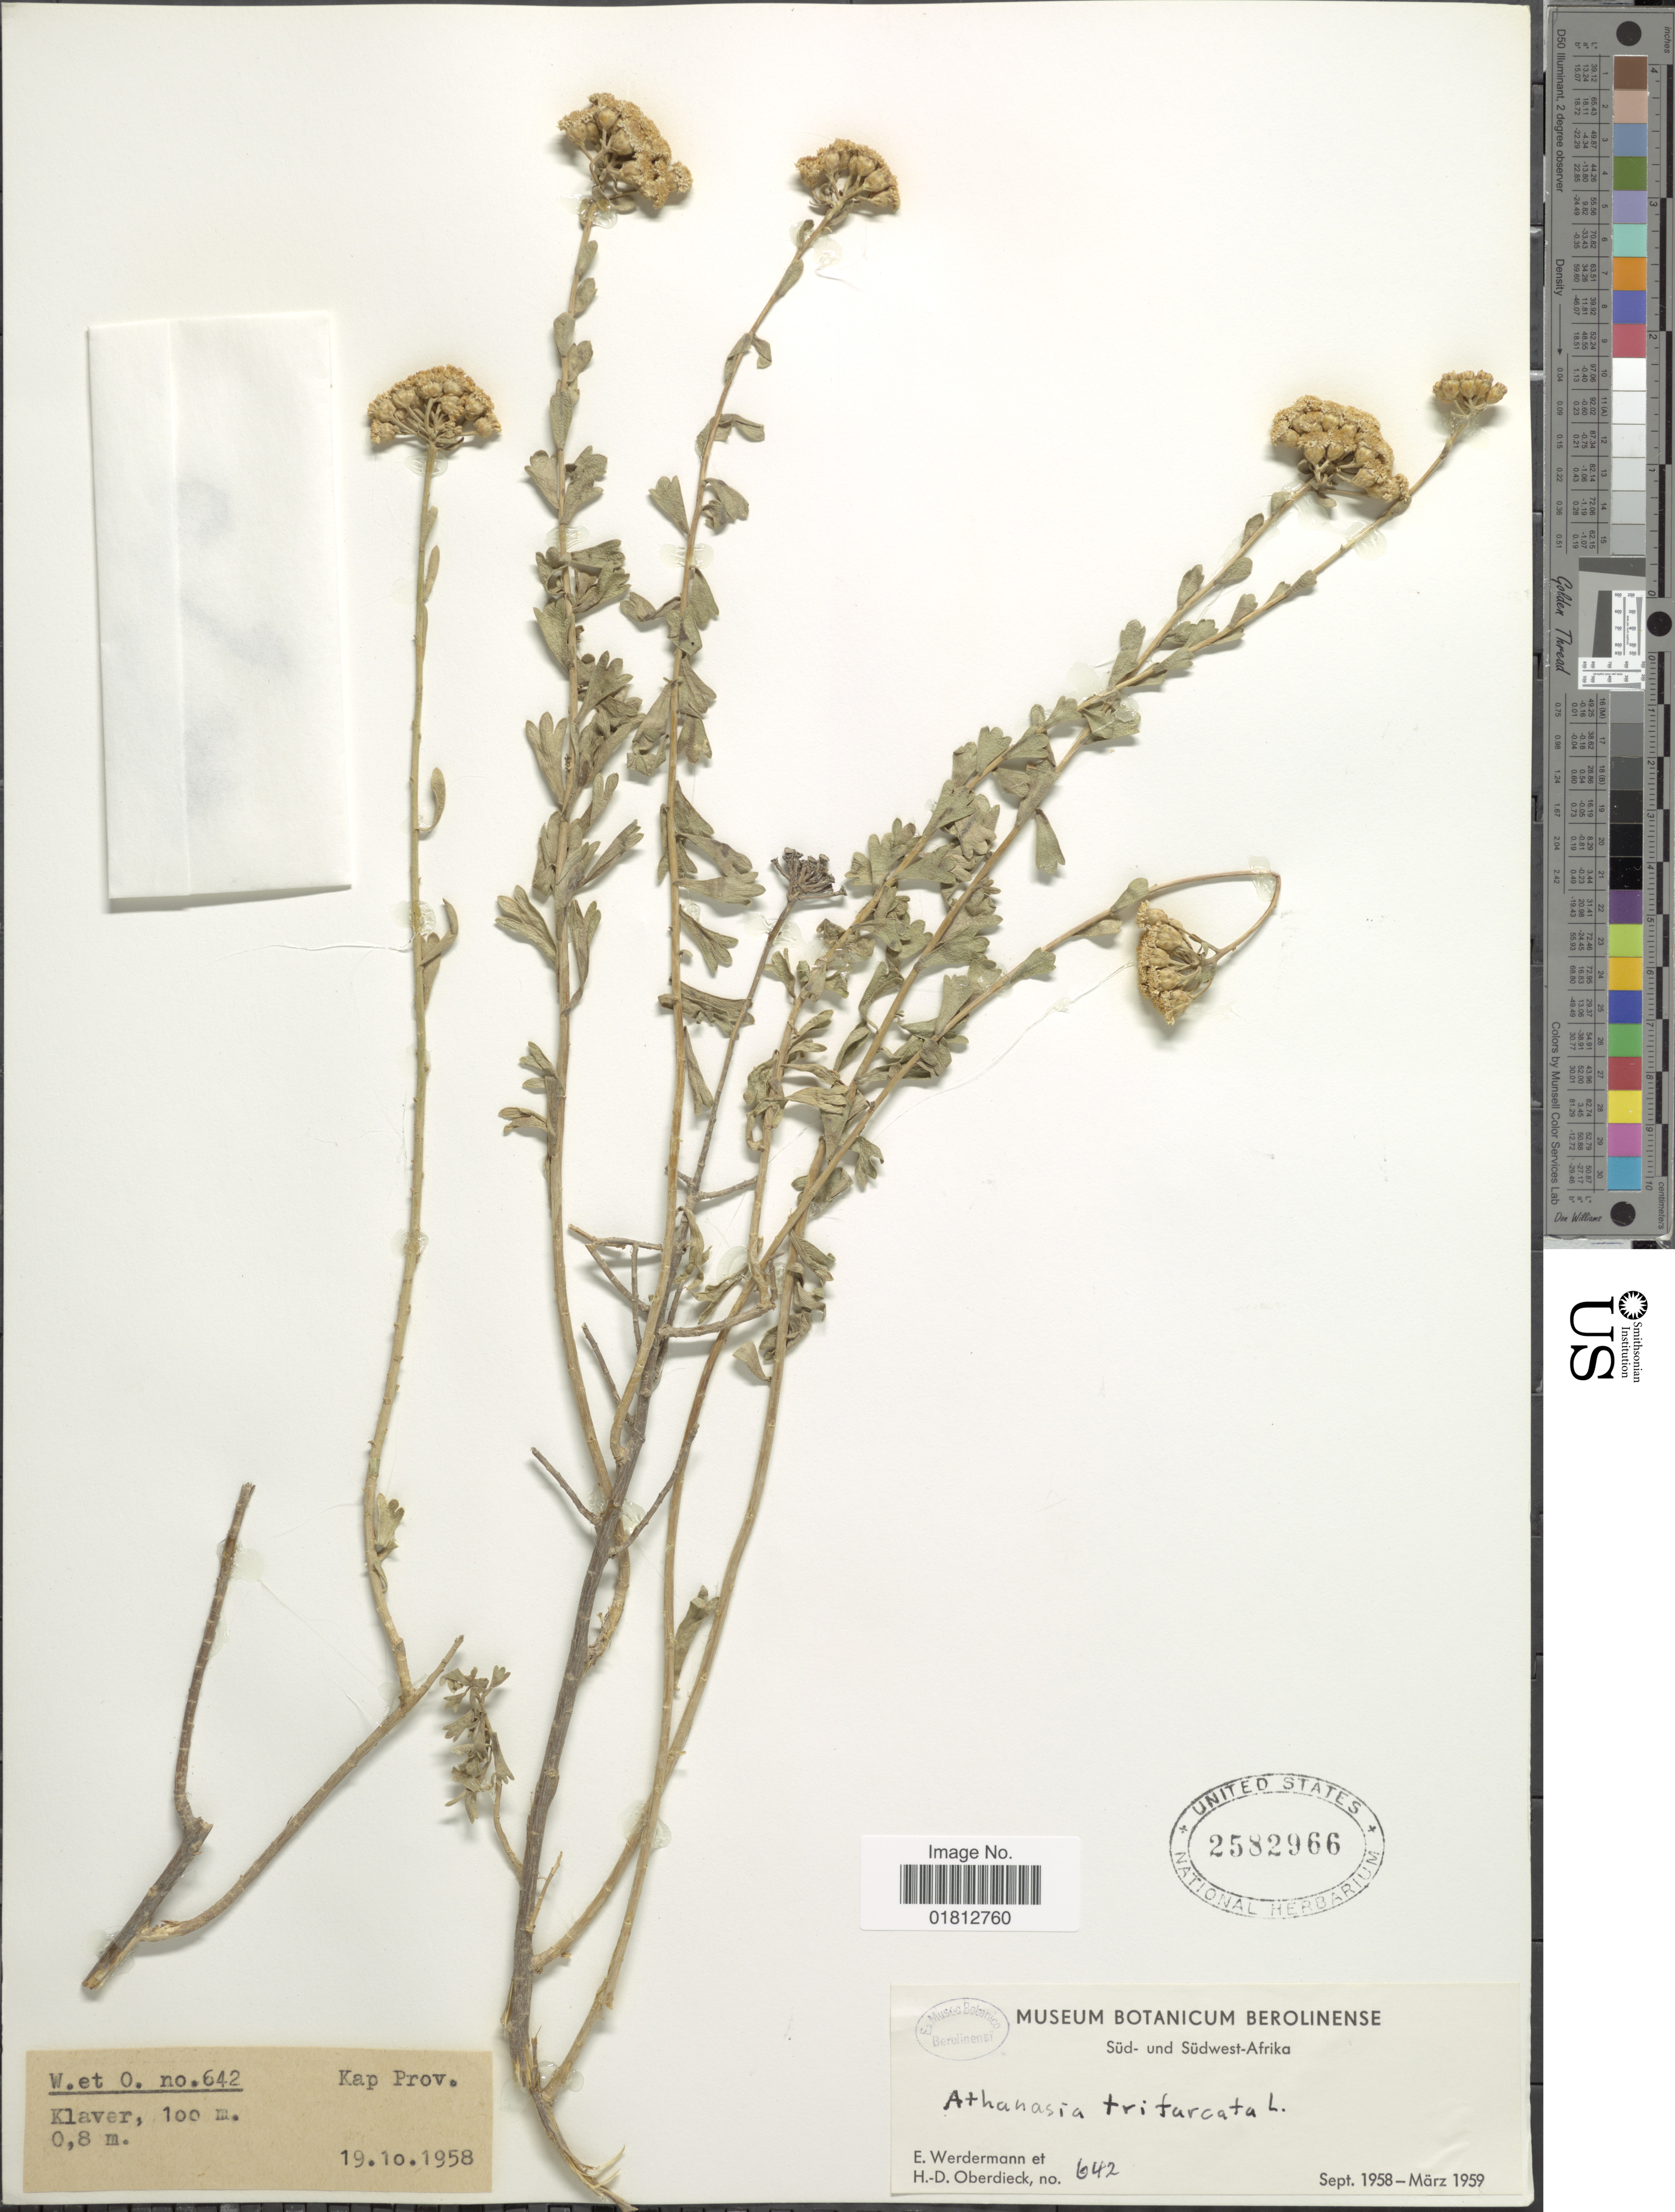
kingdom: Plantae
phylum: Tracheophyta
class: Magnoliopsida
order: Asterales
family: Asteraceae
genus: Athanasia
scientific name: Athanasia trifurcata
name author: (L.) L.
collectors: E. Werdermann & H. Oberdieck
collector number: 642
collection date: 1958-10-19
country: South Africa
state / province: Western Cape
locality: Kap Prov., Klaver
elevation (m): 100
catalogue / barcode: US 2582966